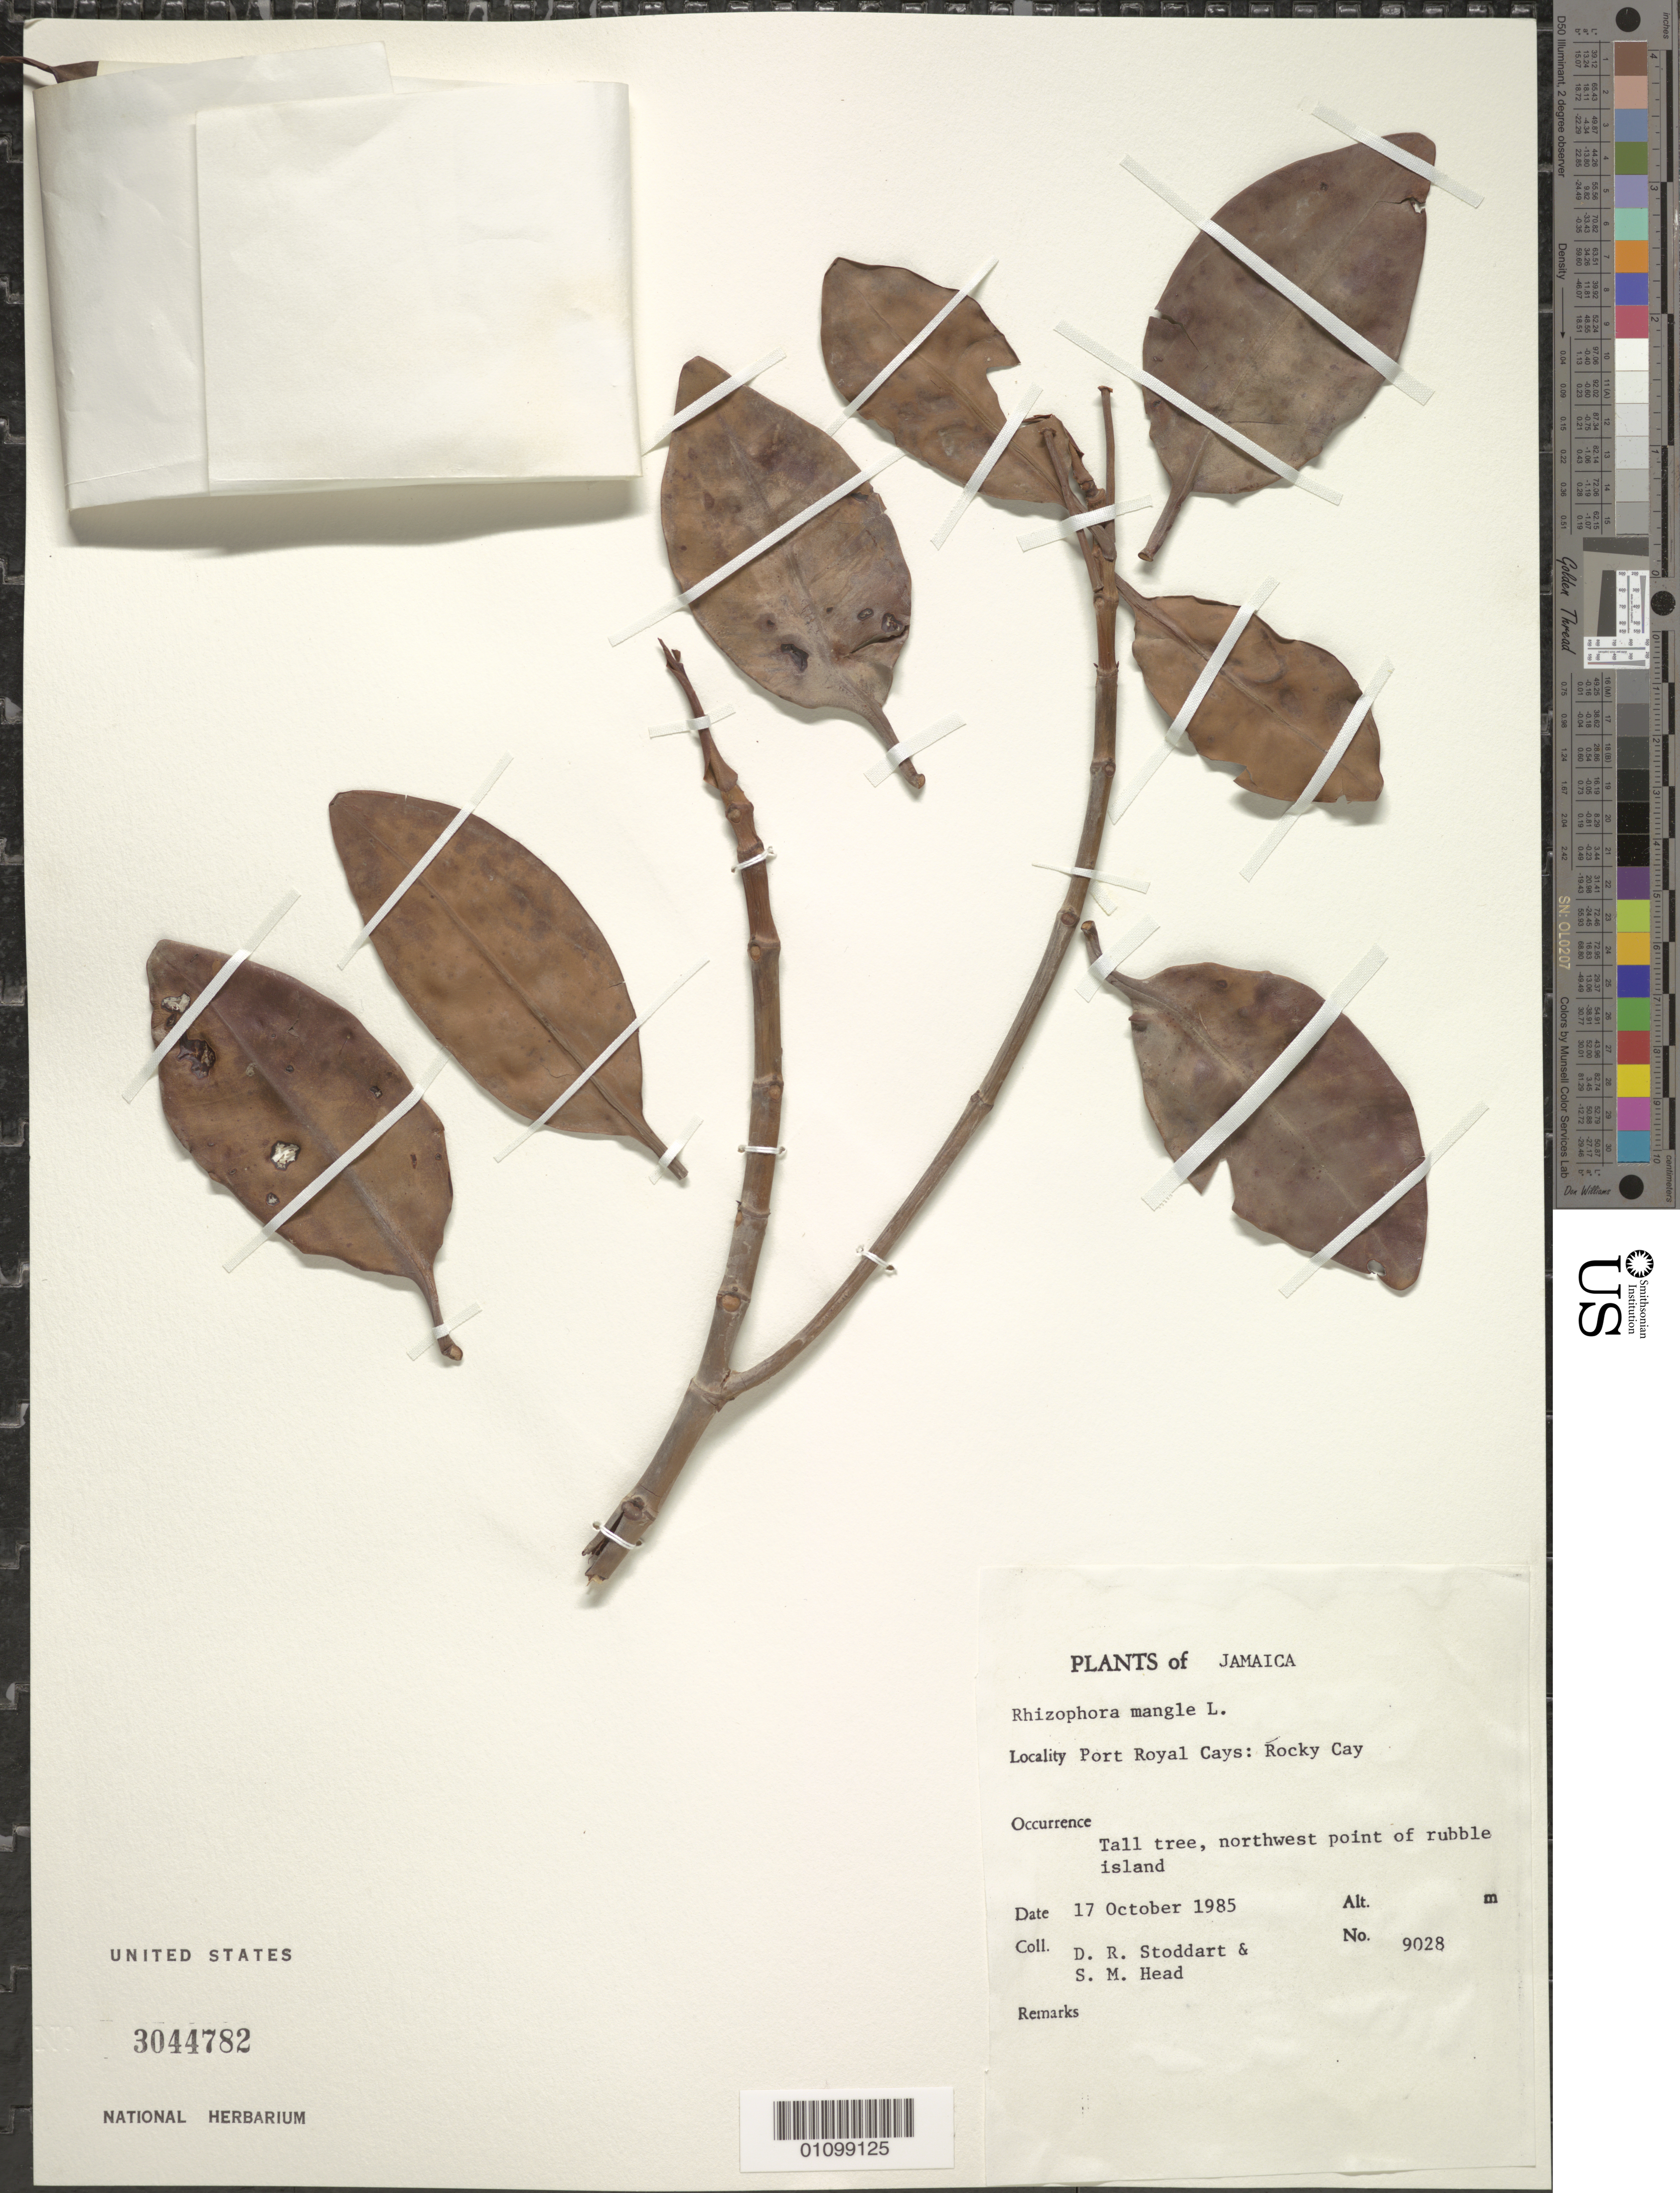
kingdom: Plantae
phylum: Tracheophyta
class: Magnoliopsida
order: Malpighiales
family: Rhizophoraceae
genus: Rhizophora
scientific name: Rhizophora mangle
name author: L.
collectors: D. R. Stoddart & S. Head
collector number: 9028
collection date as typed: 17 Oct 1985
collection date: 1985-10-17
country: Jamaica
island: Jamaica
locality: Port Royal Cays: Rocky Cay. Tall tree, NW point of rubble island.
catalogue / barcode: US 3044782